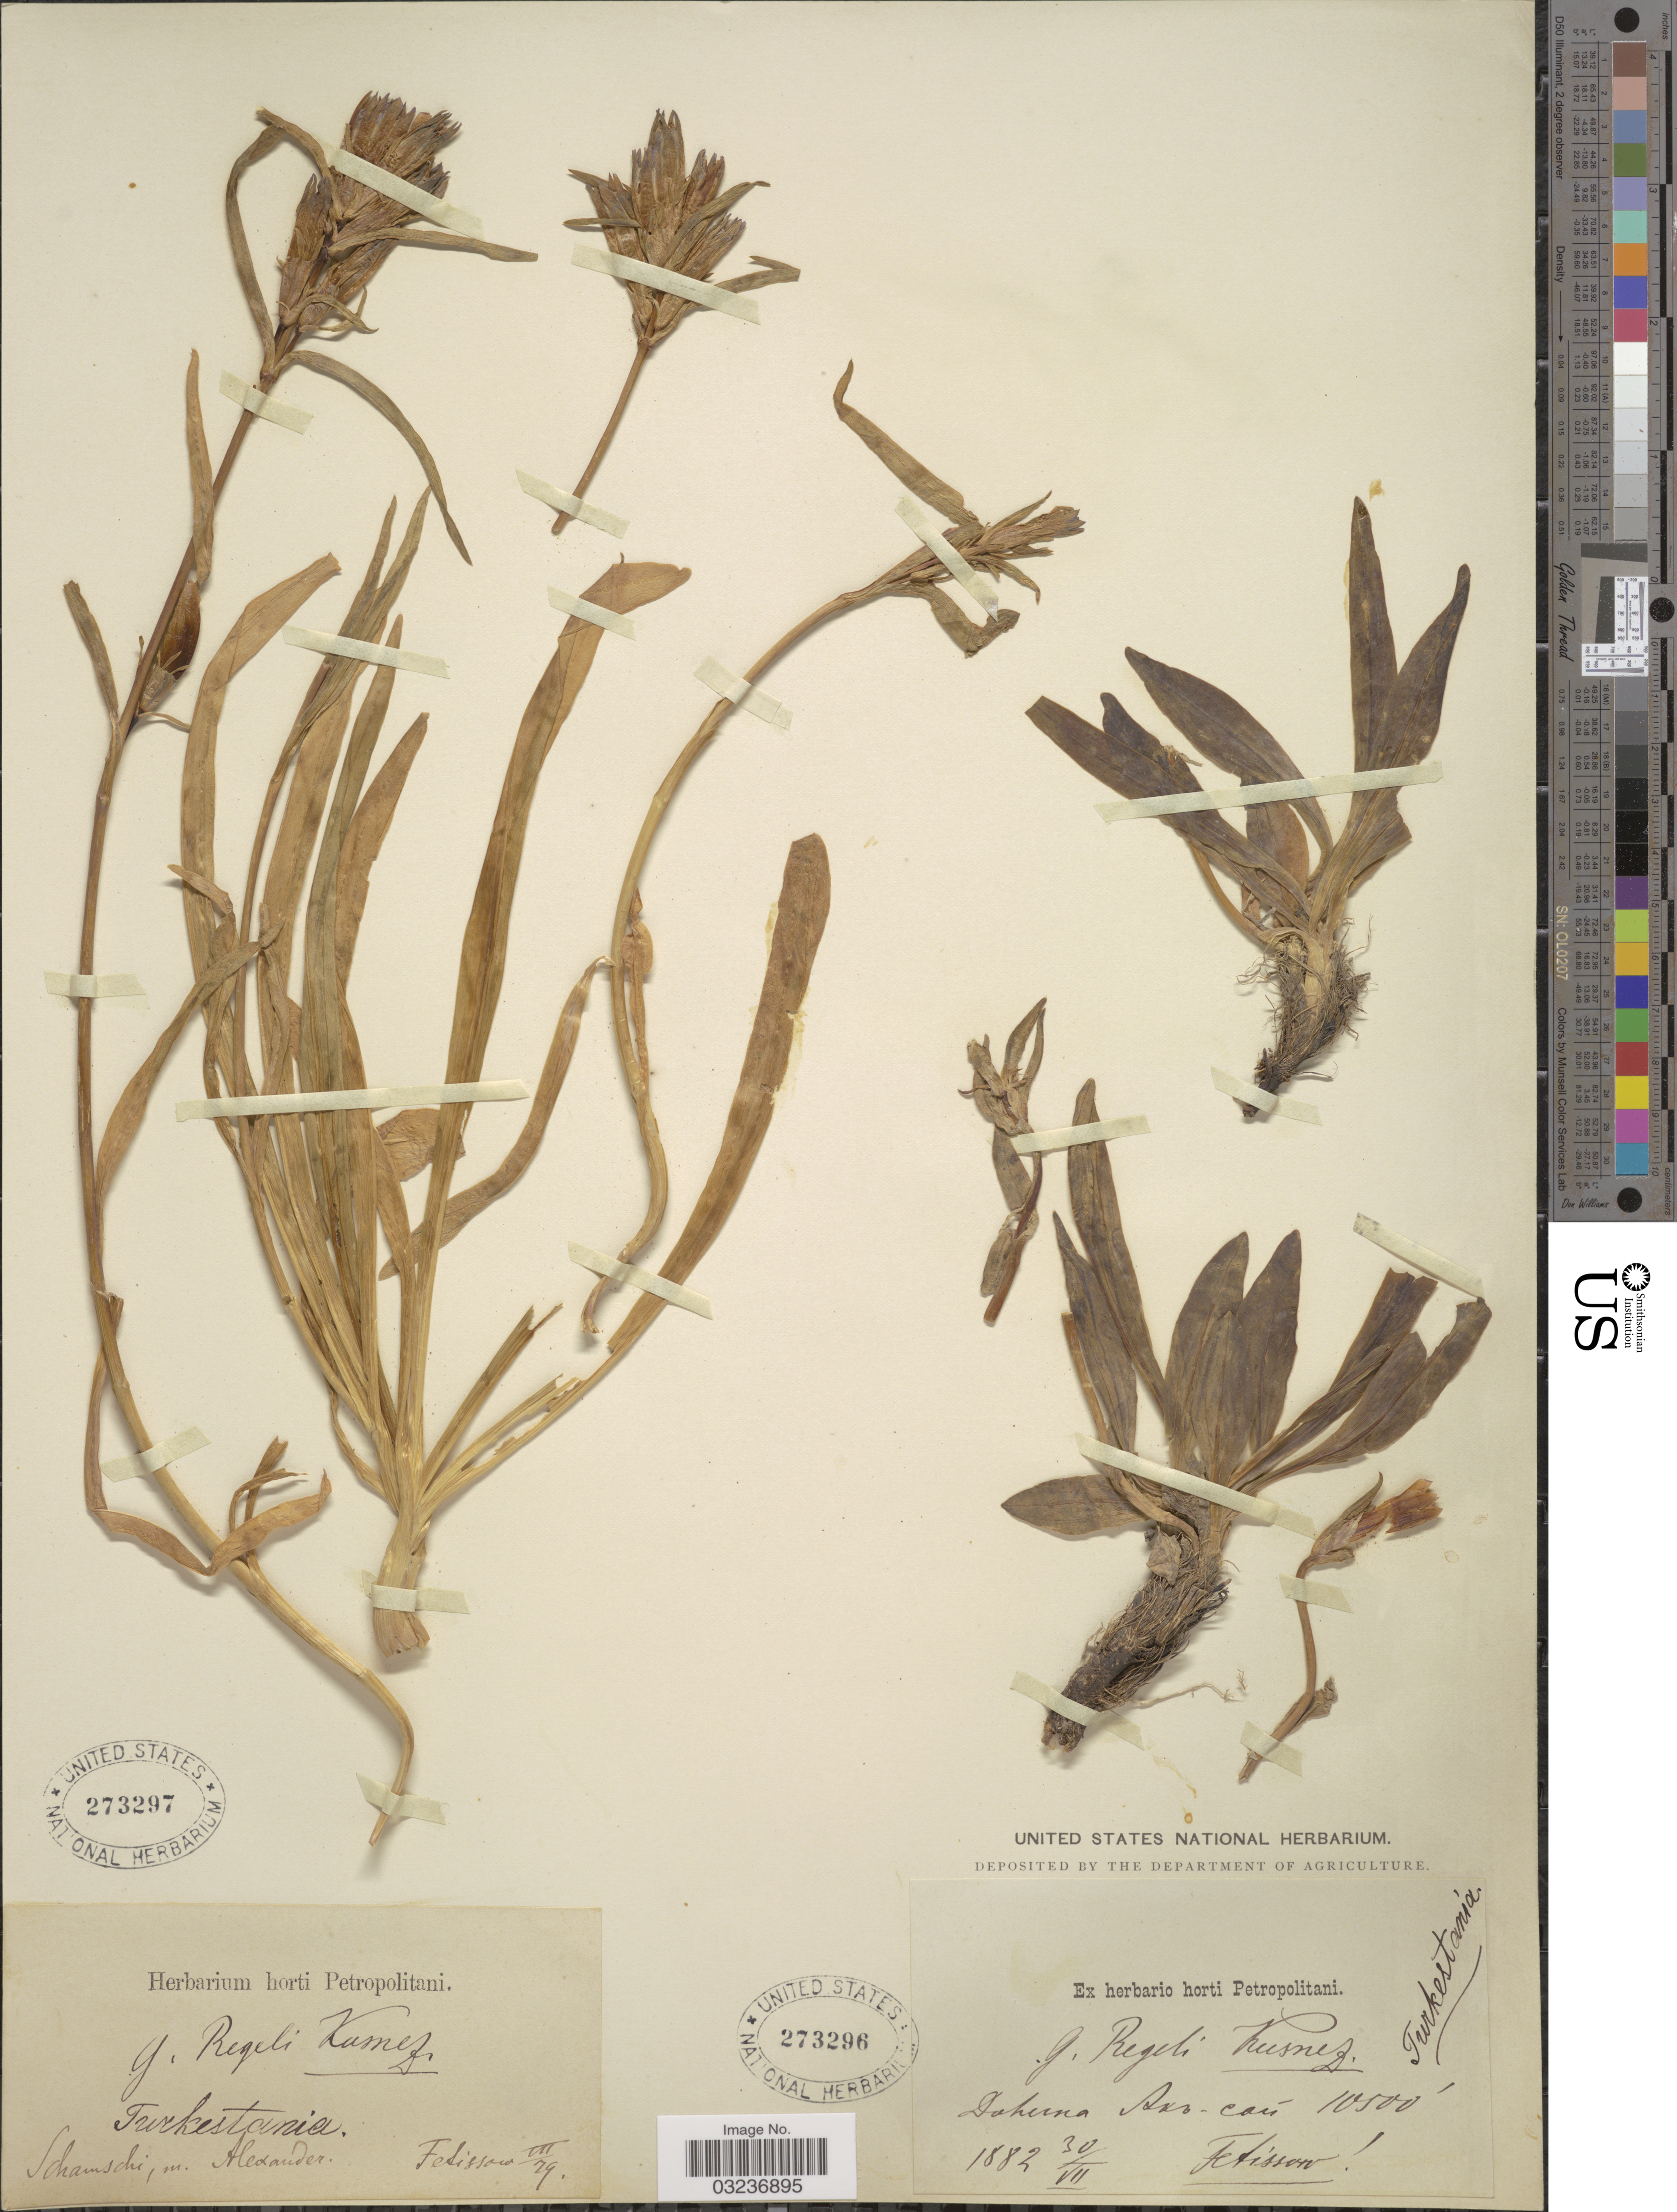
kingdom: Plantae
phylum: Tracheophyta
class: Magnoliopsida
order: Gentianales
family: Gentianaceae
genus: Gentiana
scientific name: Gentiana regelii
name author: Kusn.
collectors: -. Fetissow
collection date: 1882-07-30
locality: Turkestania. Daherna Axc [interpreted]-con [interpreted].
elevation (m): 3200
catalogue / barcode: US 273296-2